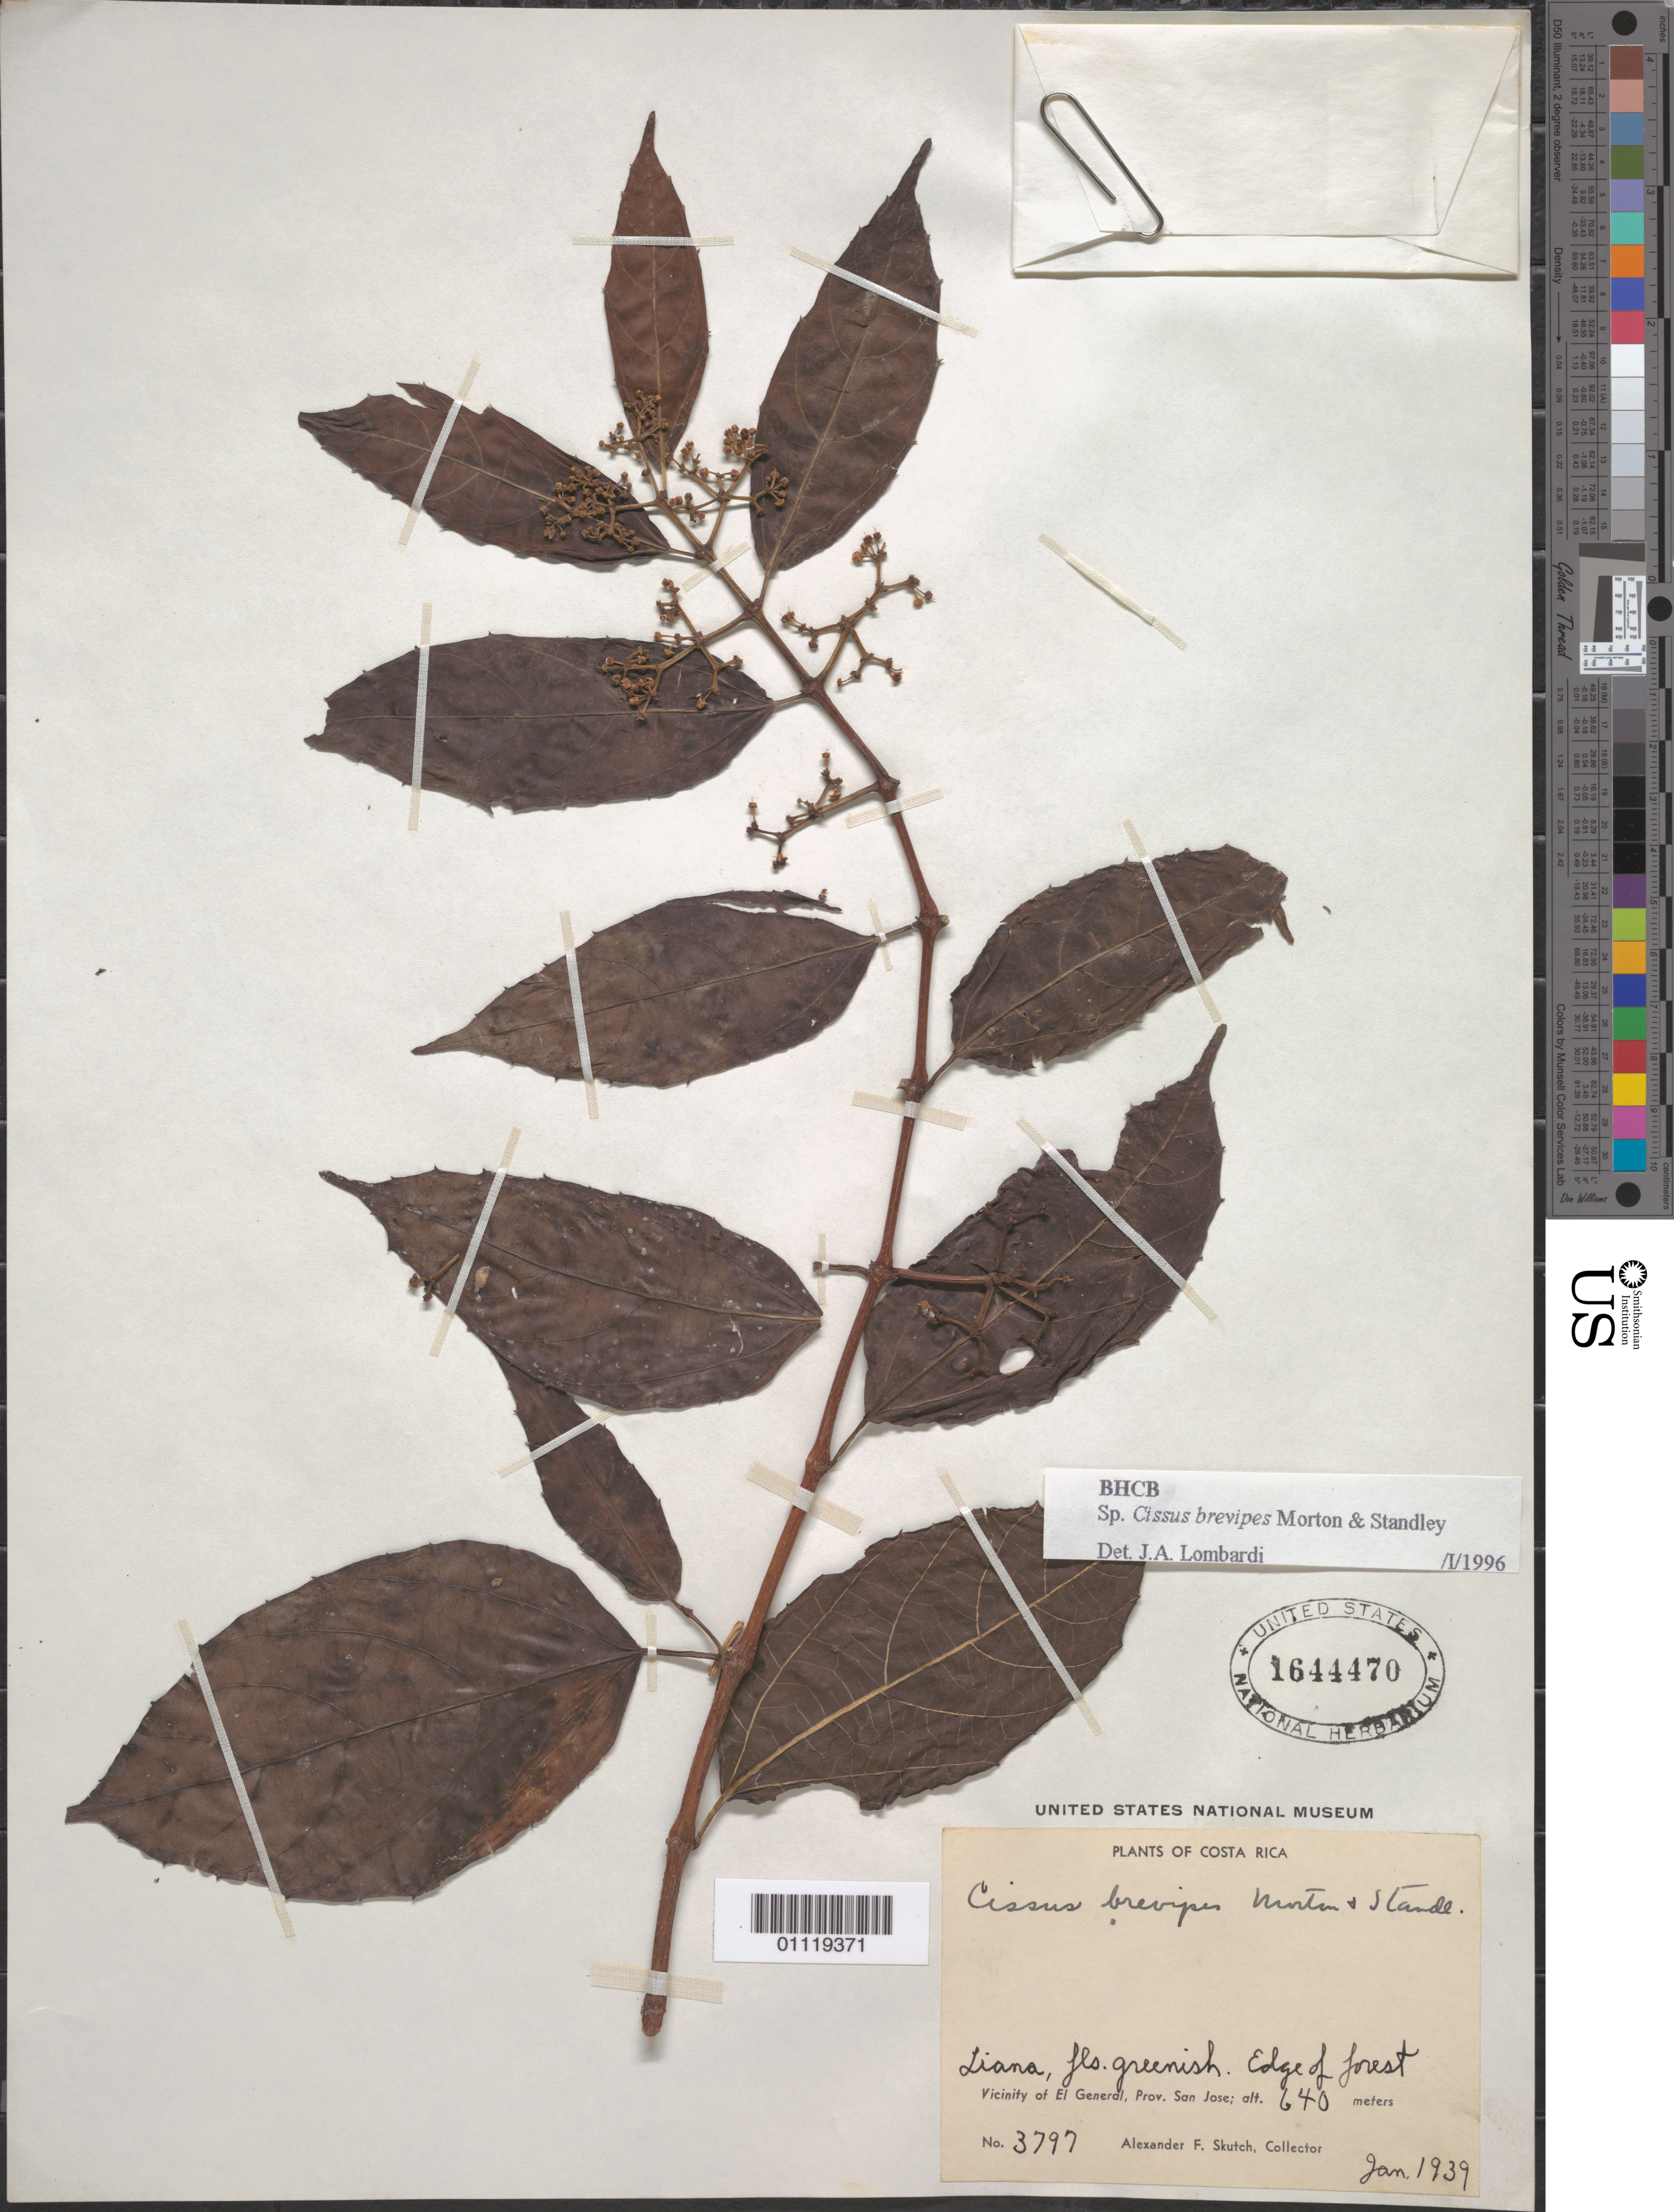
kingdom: Plantae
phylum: Tracheophyta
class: Magnoliopsida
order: Vitales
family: Vitaceae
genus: Cissus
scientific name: Cissus brevipes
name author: C.V. Morton & Standl.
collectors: A. F. Skutch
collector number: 3797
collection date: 1939-01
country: Costa Rica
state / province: San José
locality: Vicinity of El General.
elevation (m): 640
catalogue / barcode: US 1644470